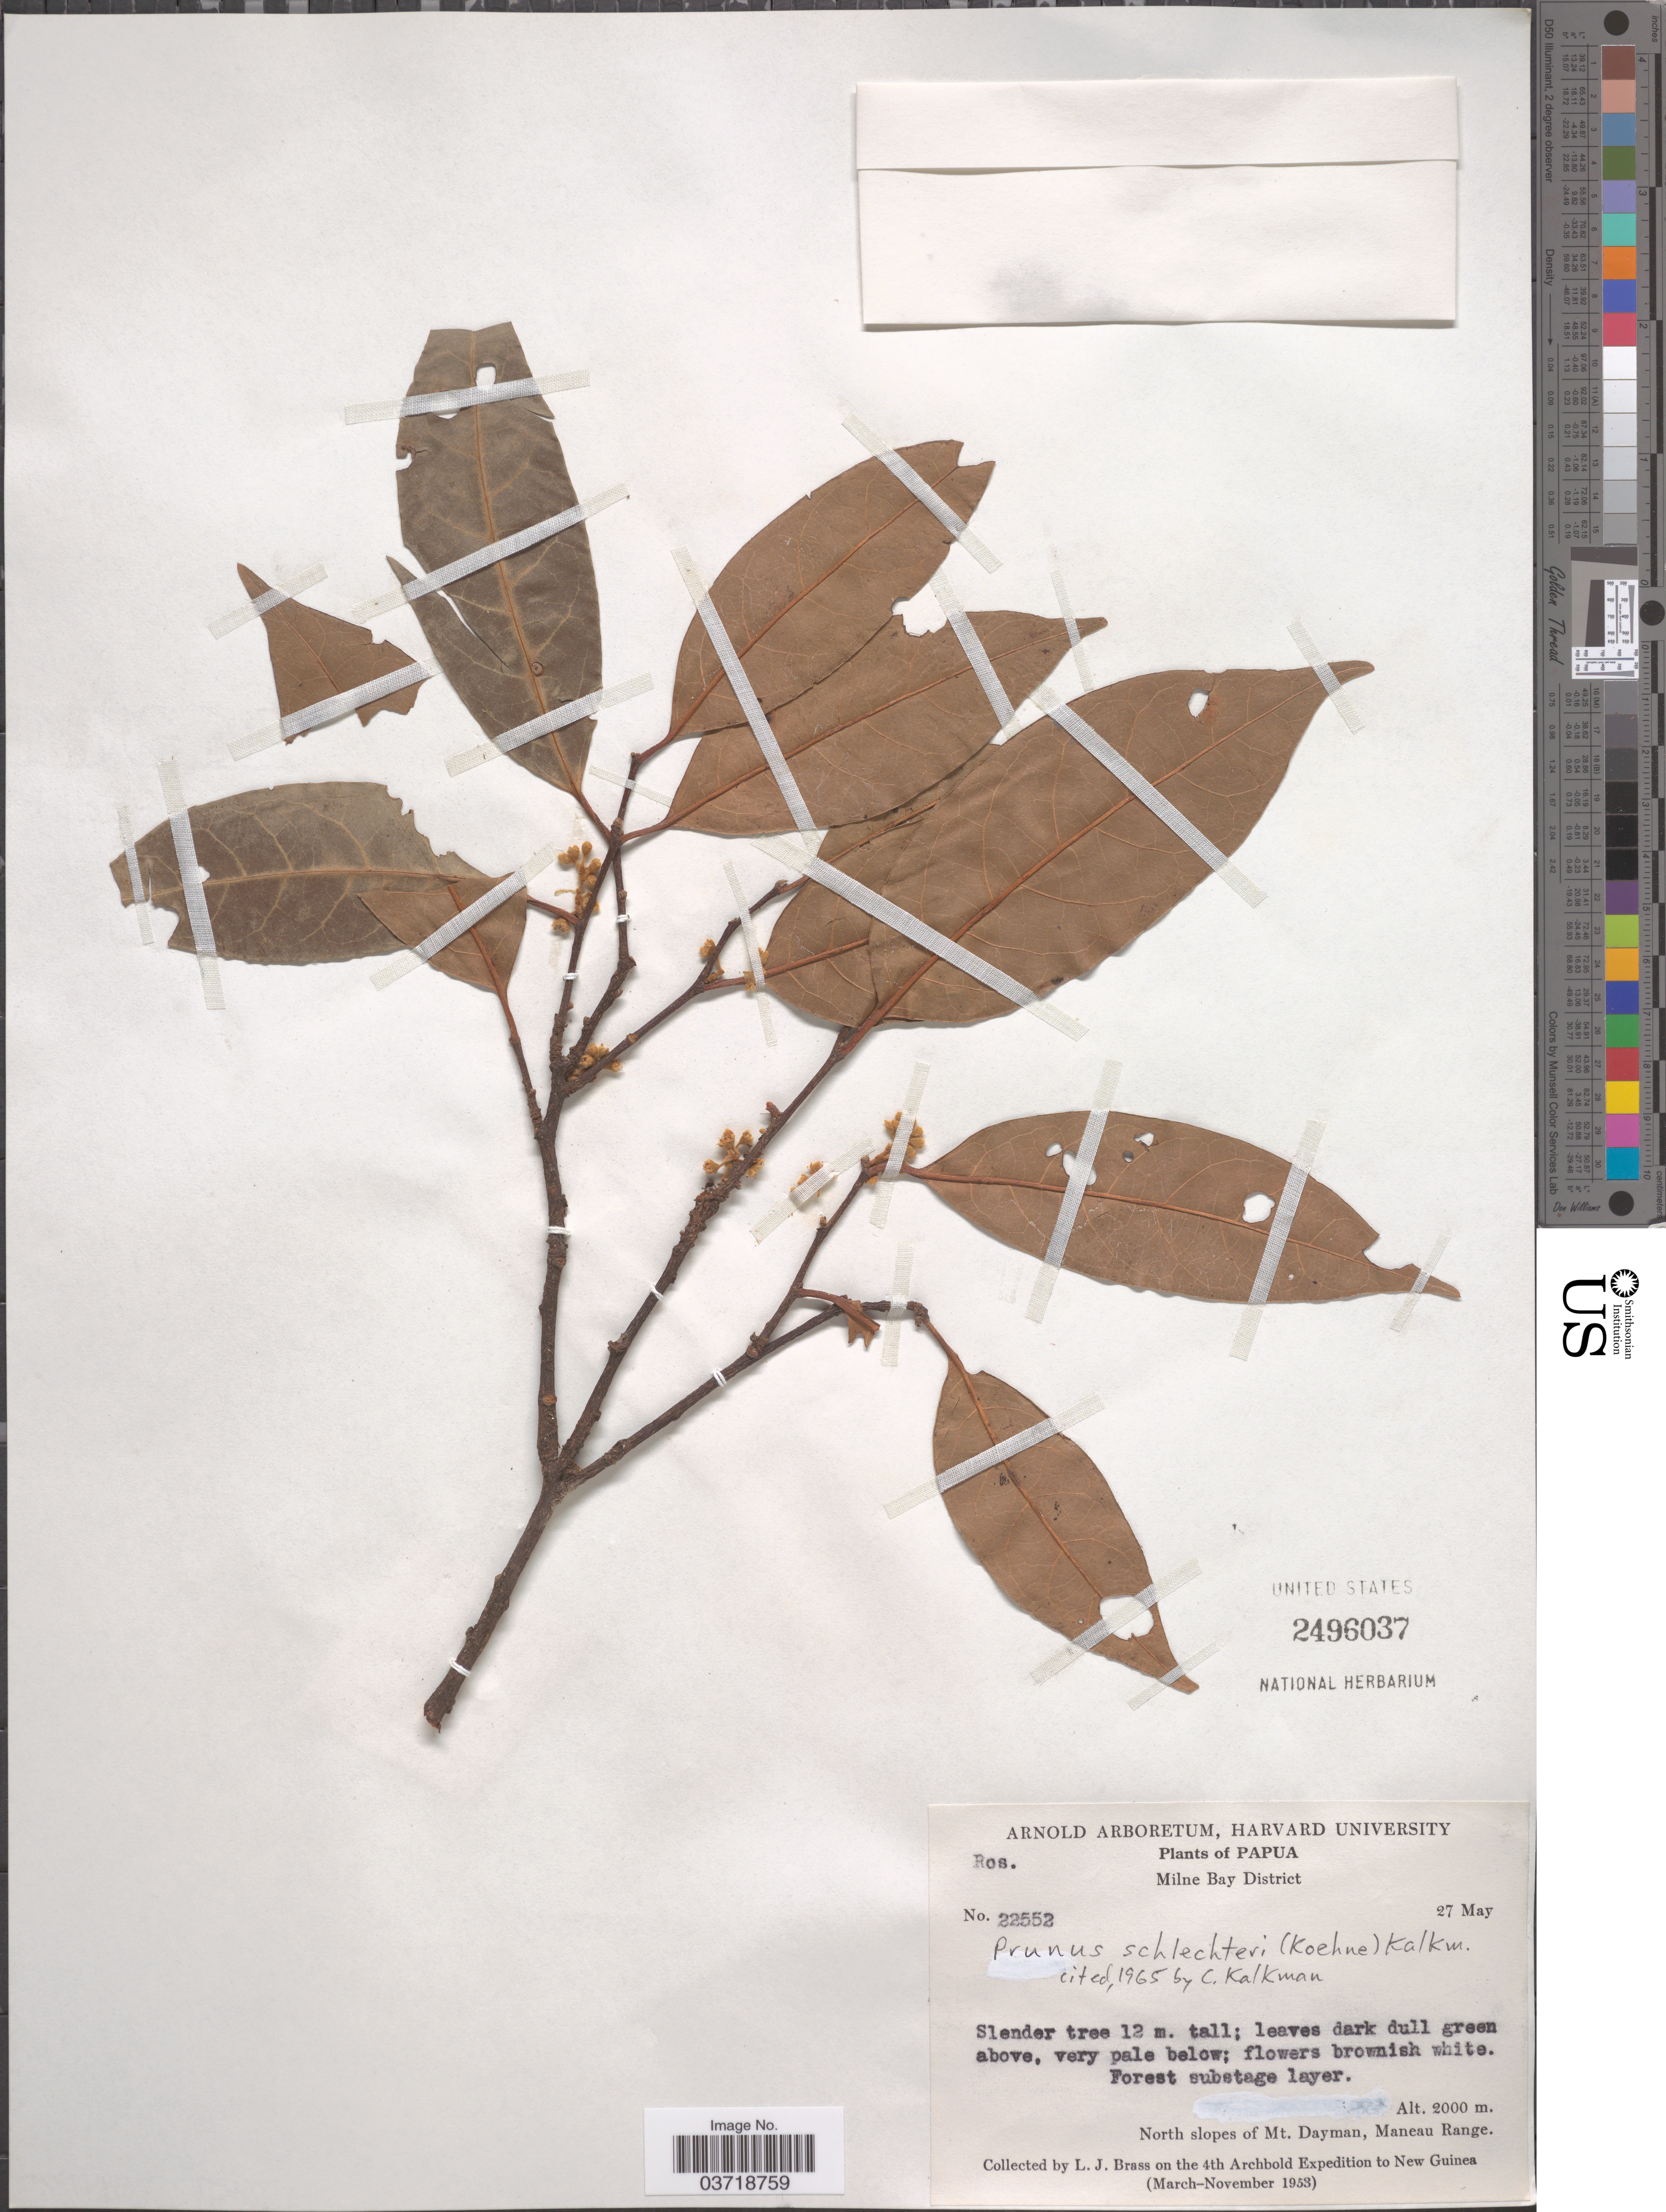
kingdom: Plantae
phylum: Tracheophyta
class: Magnoliopsida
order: Rosales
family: Rosaceae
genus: Prunus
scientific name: Prunus schlechteri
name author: (Koehne) Kalkman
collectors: L. J. Brass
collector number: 22552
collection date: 1953-05-27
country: Papua New Guinea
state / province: Milne Bay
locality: Papua. Milne Bay District. North slopes of Mt. Dayman, Maneau Range. New Guinea.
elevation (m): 2000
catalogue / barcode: US 2496037